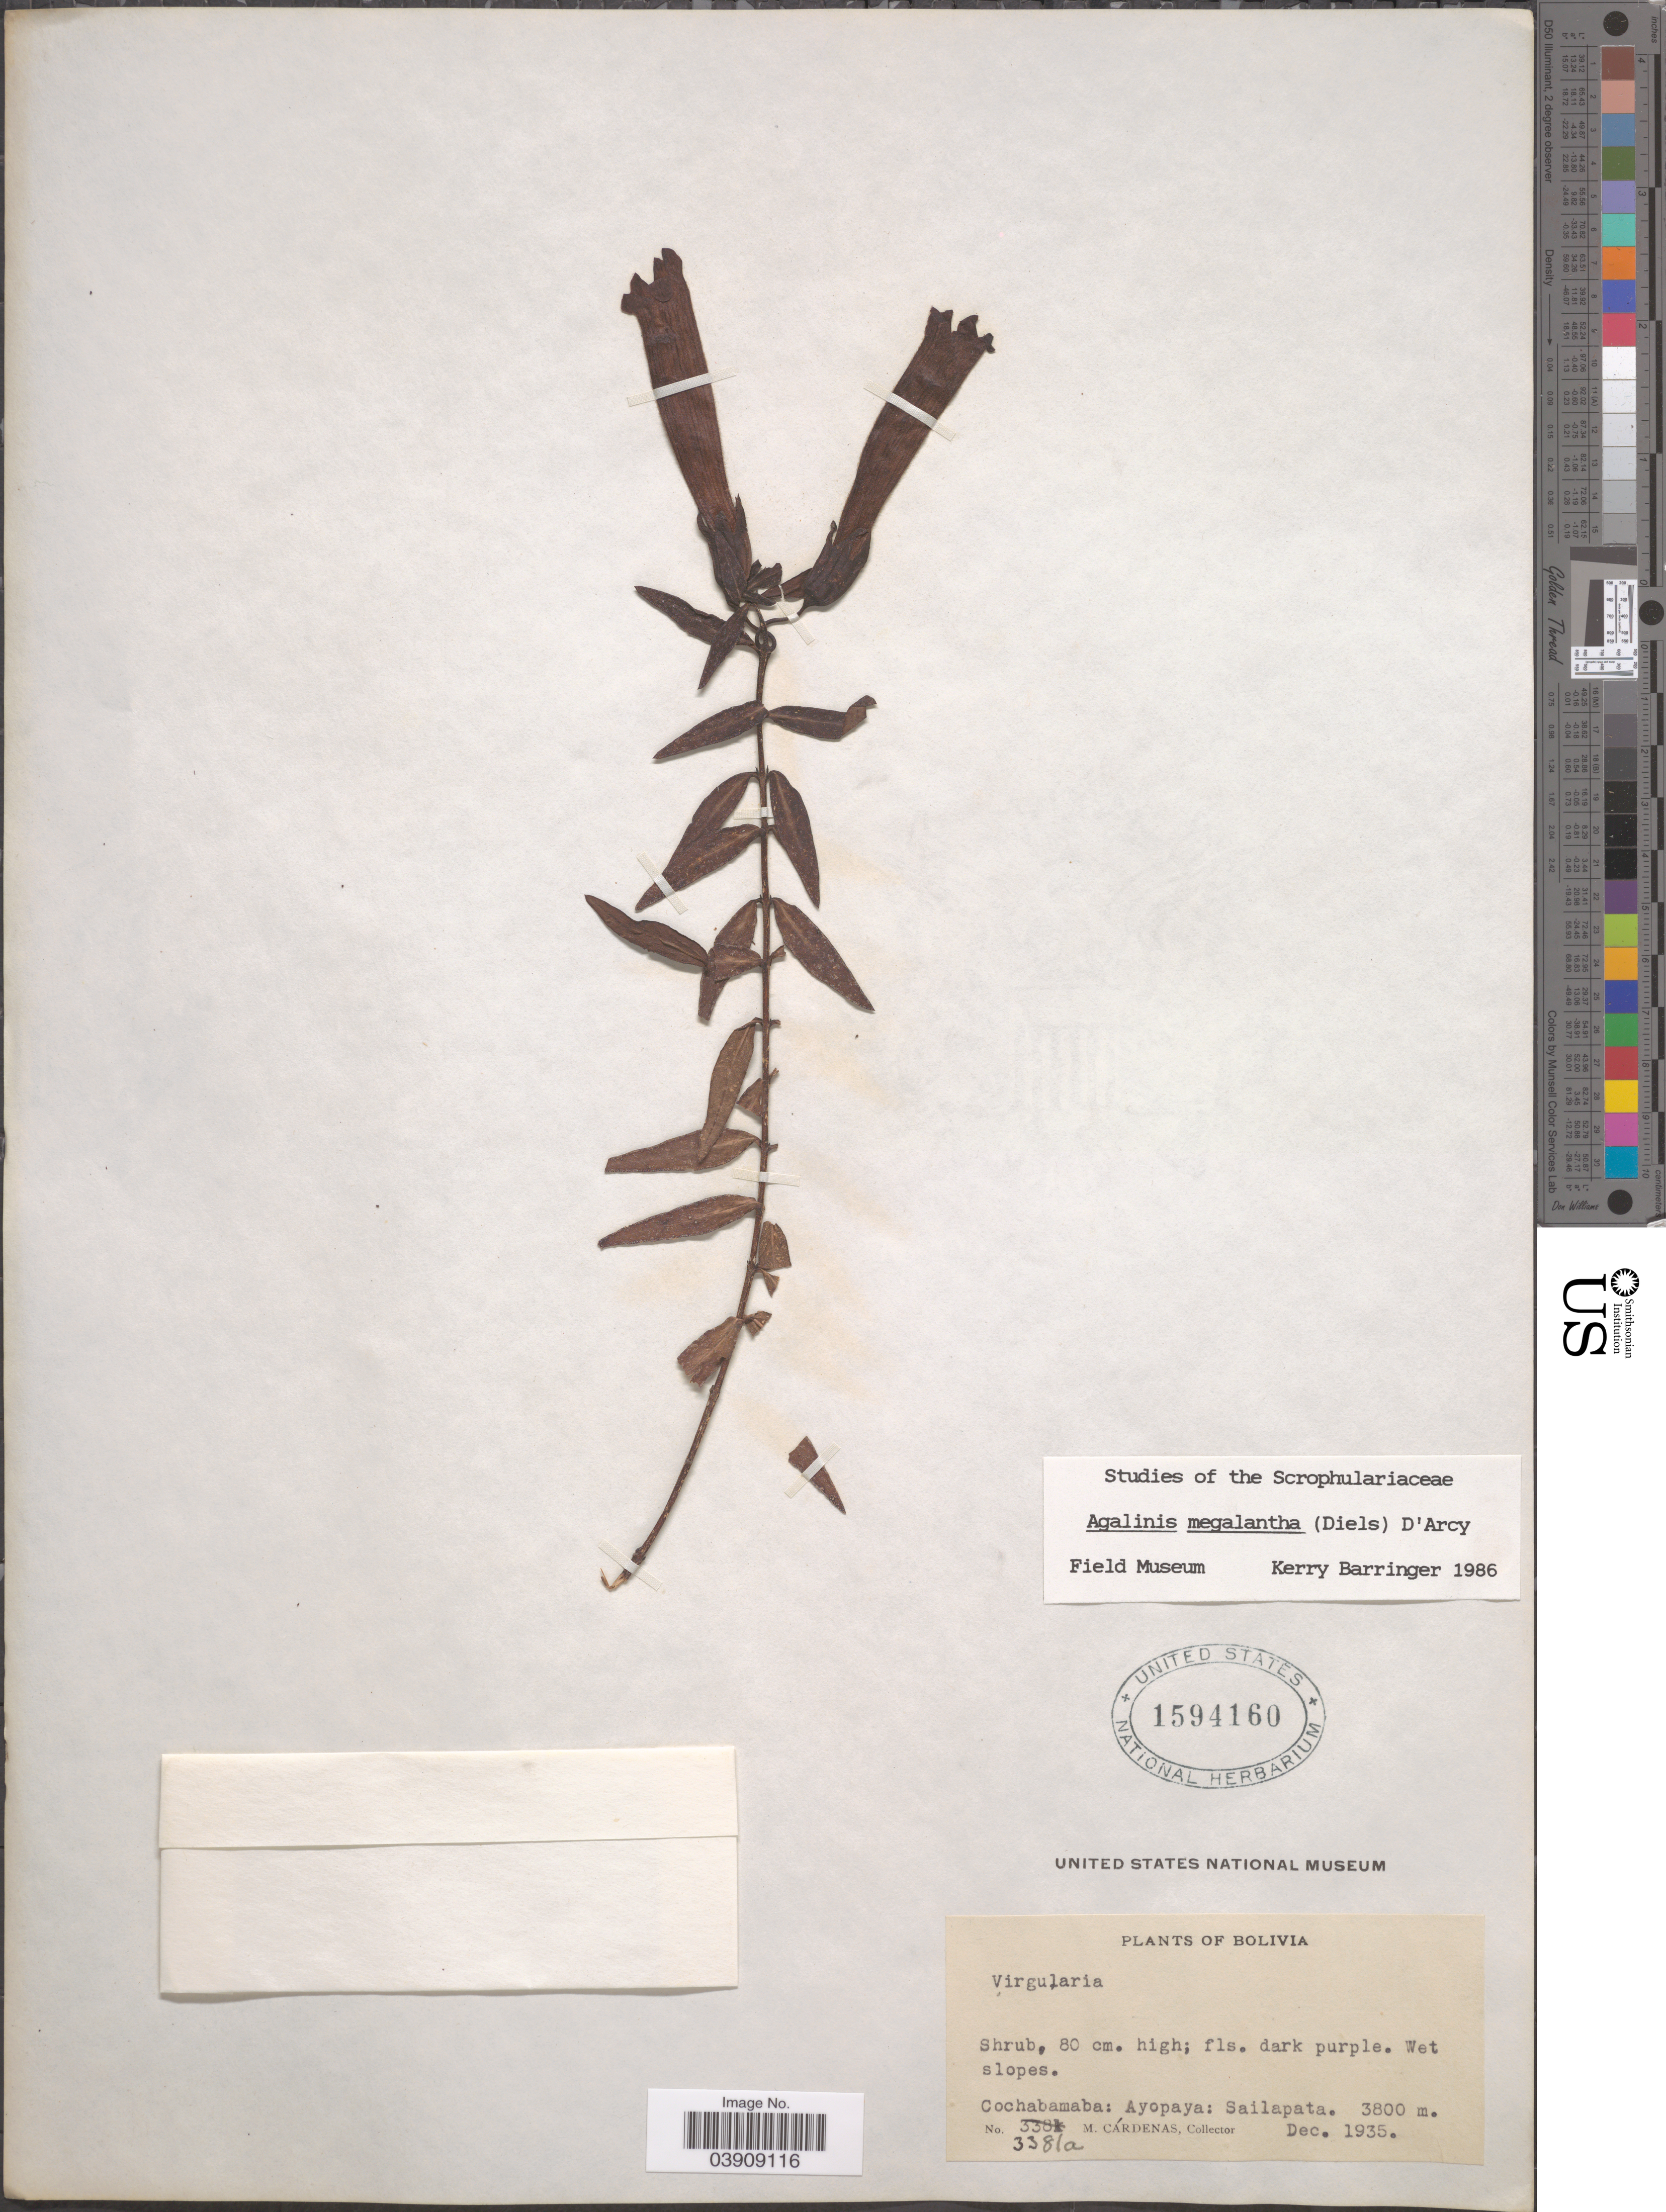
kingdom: Plantae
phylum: Tracheophyta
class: Magnoliopsida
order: Lamiales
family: Orobanchaceae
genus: Agalinis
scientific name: Agalinis megalantha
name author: (Diels) D'Arcy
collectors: M. Cárdenas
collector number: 3381a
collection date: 1935-12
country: Bolivia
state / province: Cochabamba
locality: Ayopaya: Sailapata.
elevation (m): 3800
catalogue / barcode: US 1594160